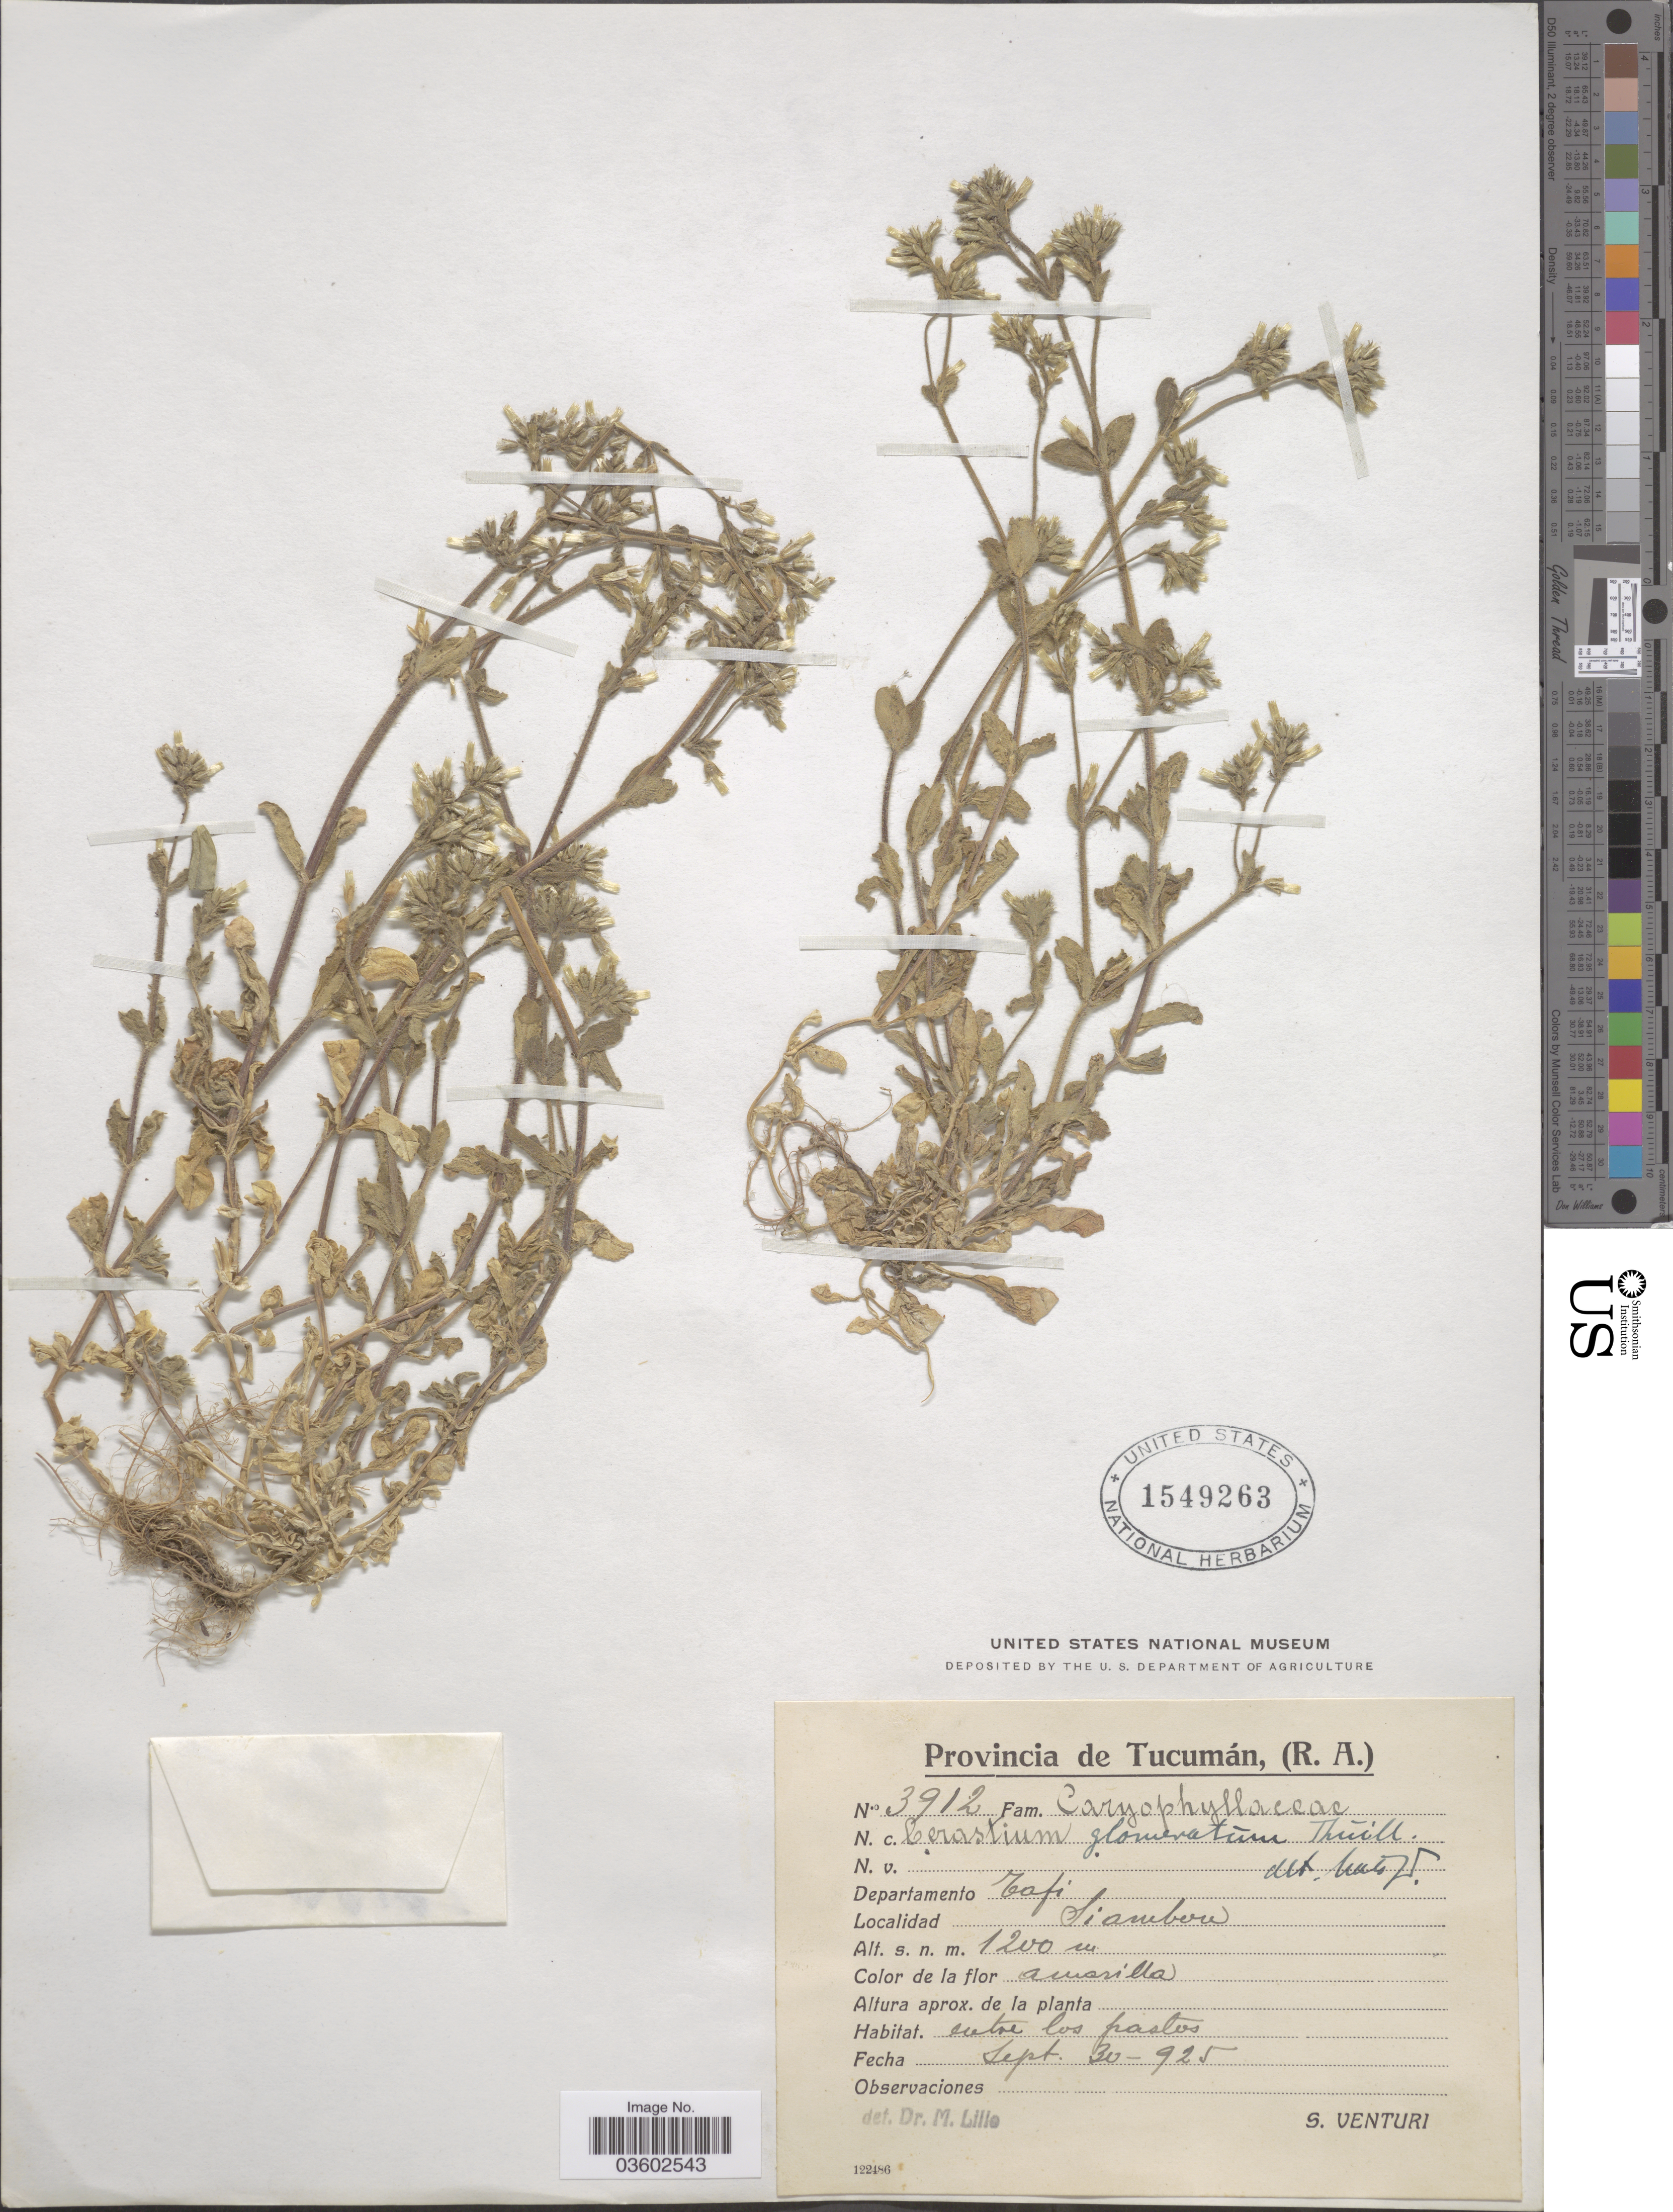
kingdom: Plantae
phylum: Tracheophyta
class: Magnoliopsida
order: Caryophyllales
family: Caryophyllaceae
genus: Cerastium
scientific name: Cerastium glomeratum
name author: Thuill.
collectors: S. Venturi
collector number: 3912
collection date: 1925-09-30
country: Argentina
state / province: Tucuman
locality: Departamento Tafi, Siambon.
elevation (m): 1200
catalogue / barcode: US 1549263